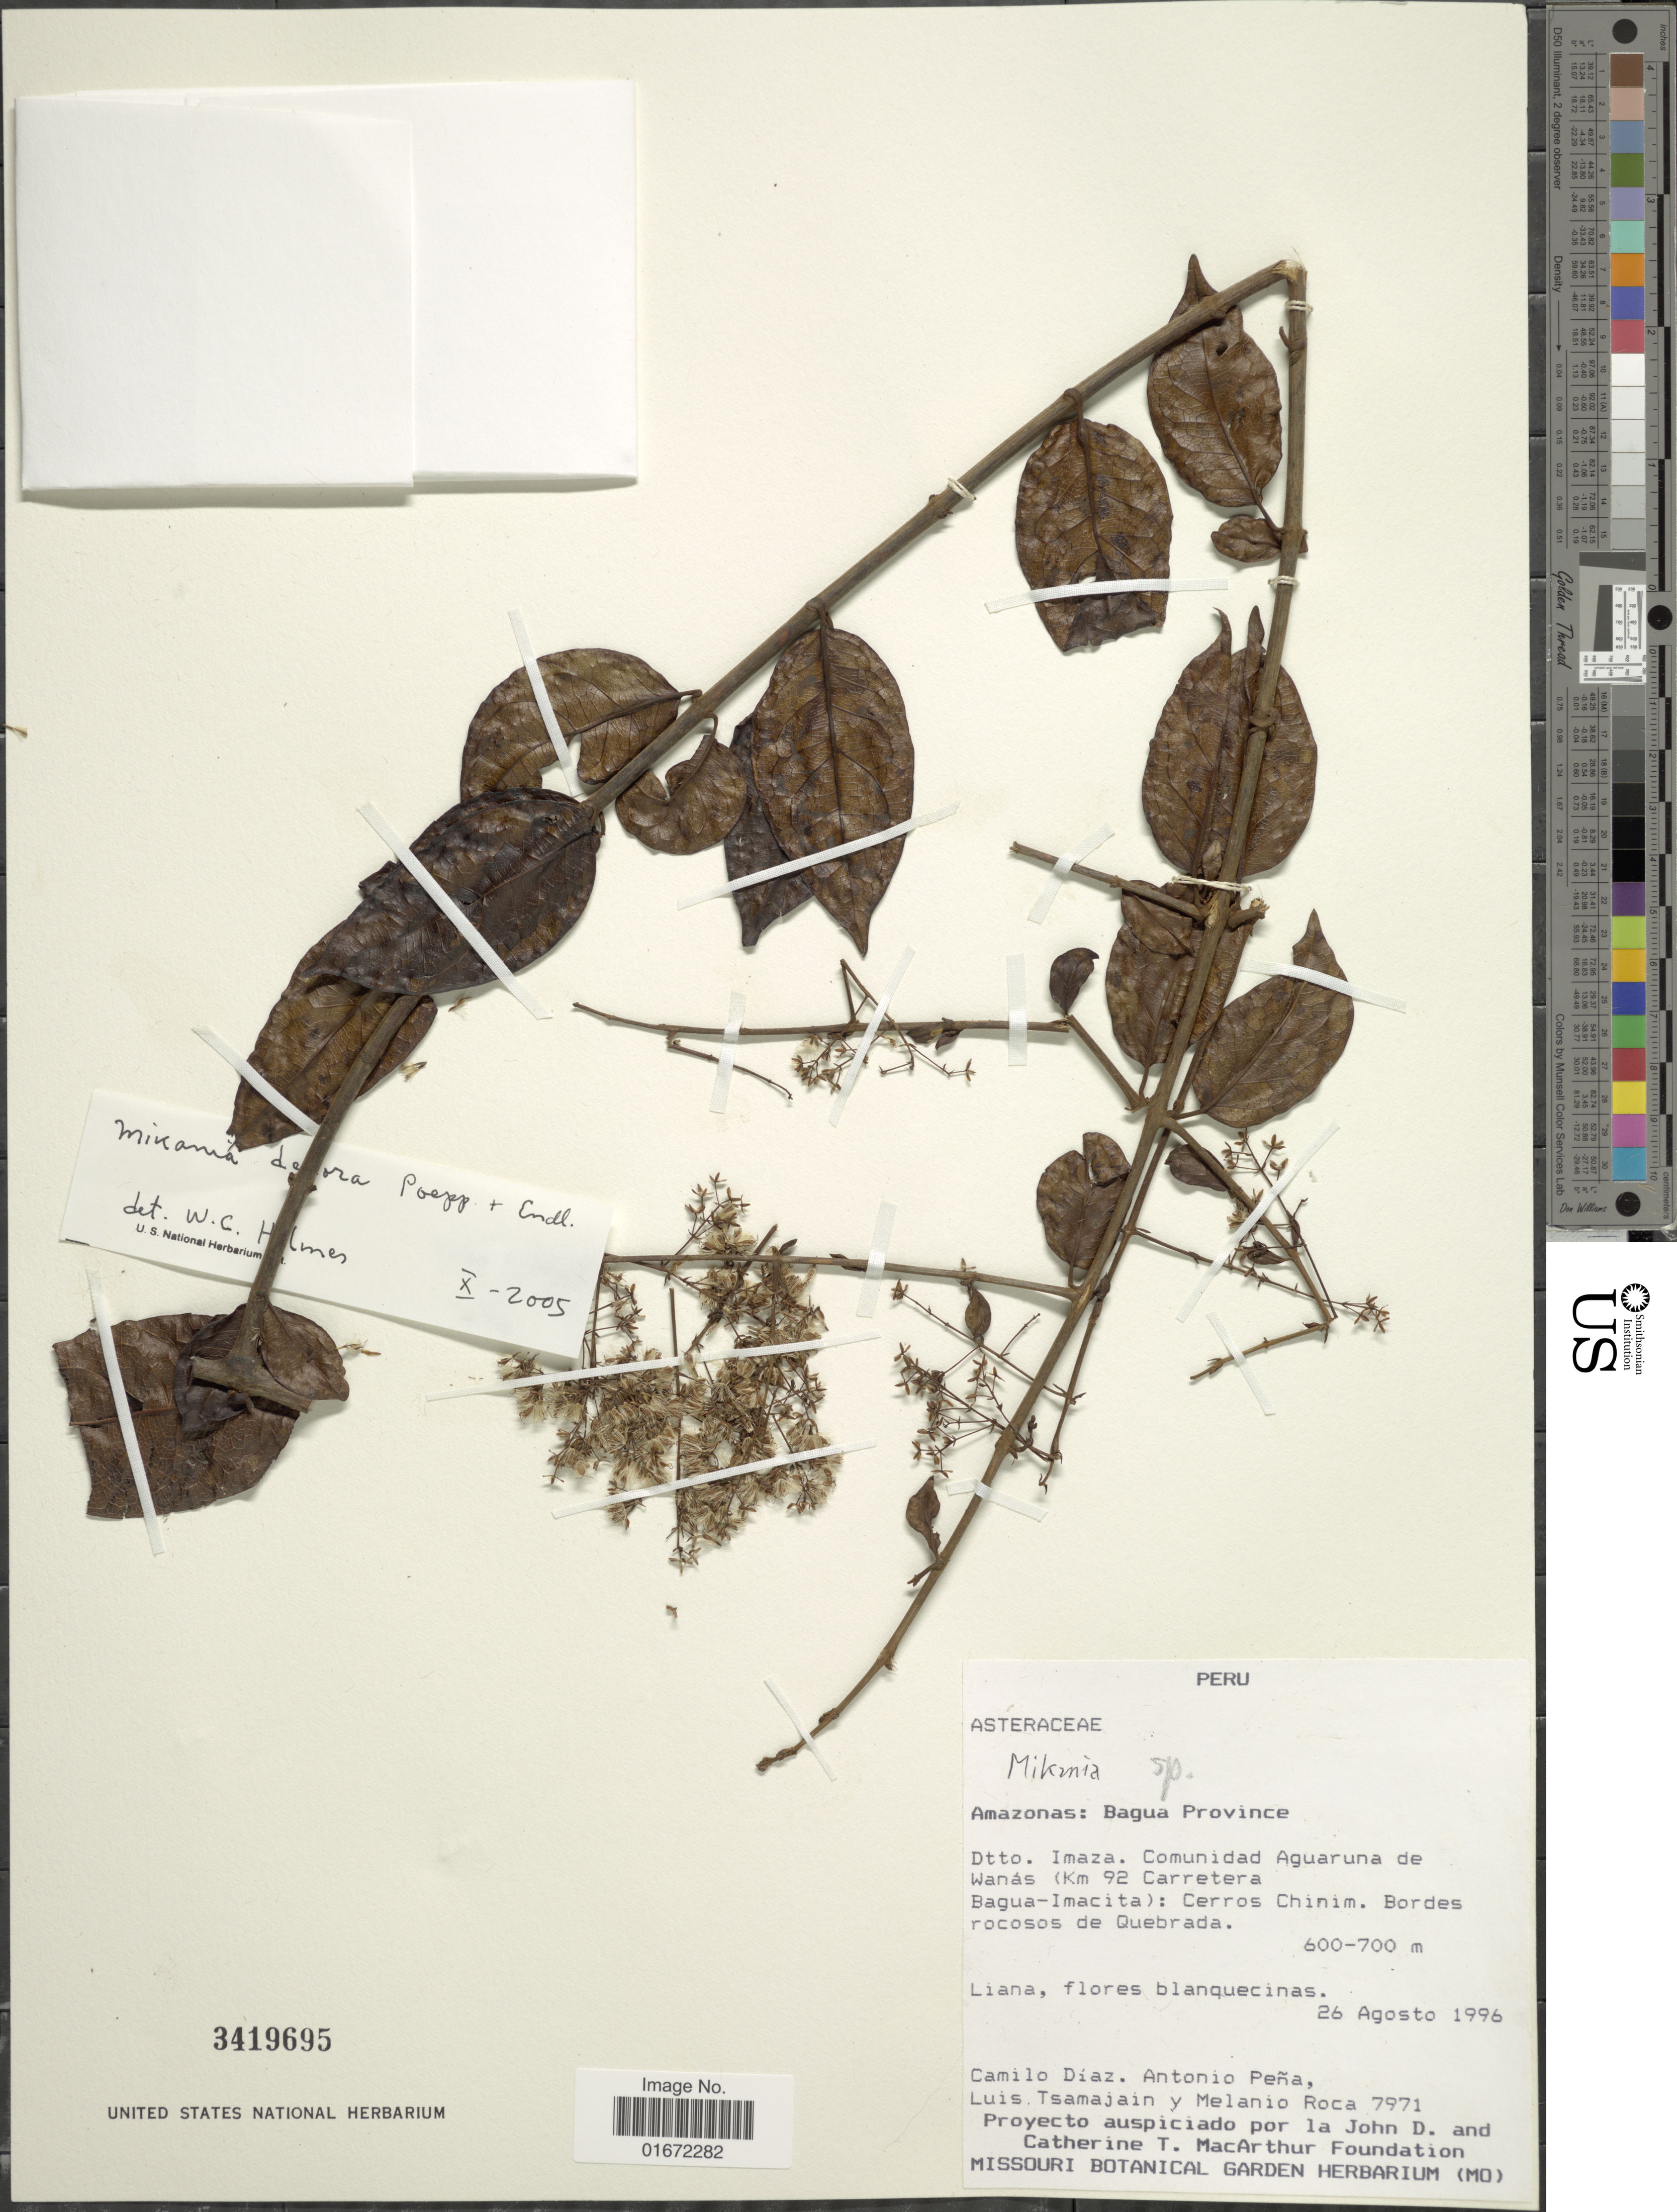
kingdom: Plantae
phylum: Tracheophyta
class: Magnoliopsida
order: Asterales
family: Asteraceae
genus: Mikania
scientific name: Mikania decora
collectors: C. Díaz, A. Peña, L. Tsamajain & M. Roca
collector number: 7971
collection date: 1996-08-26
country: Peru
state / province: Amazonas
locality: Amazonas: Bagua Province. Dtto. Imaza. Comunidad Aguaruna de Wanás (Km 92 Carretera Bagua-Imacita): Cerros Chinim. Bordes rocosos de Quebrada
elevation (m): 600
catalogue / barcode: US 3419695